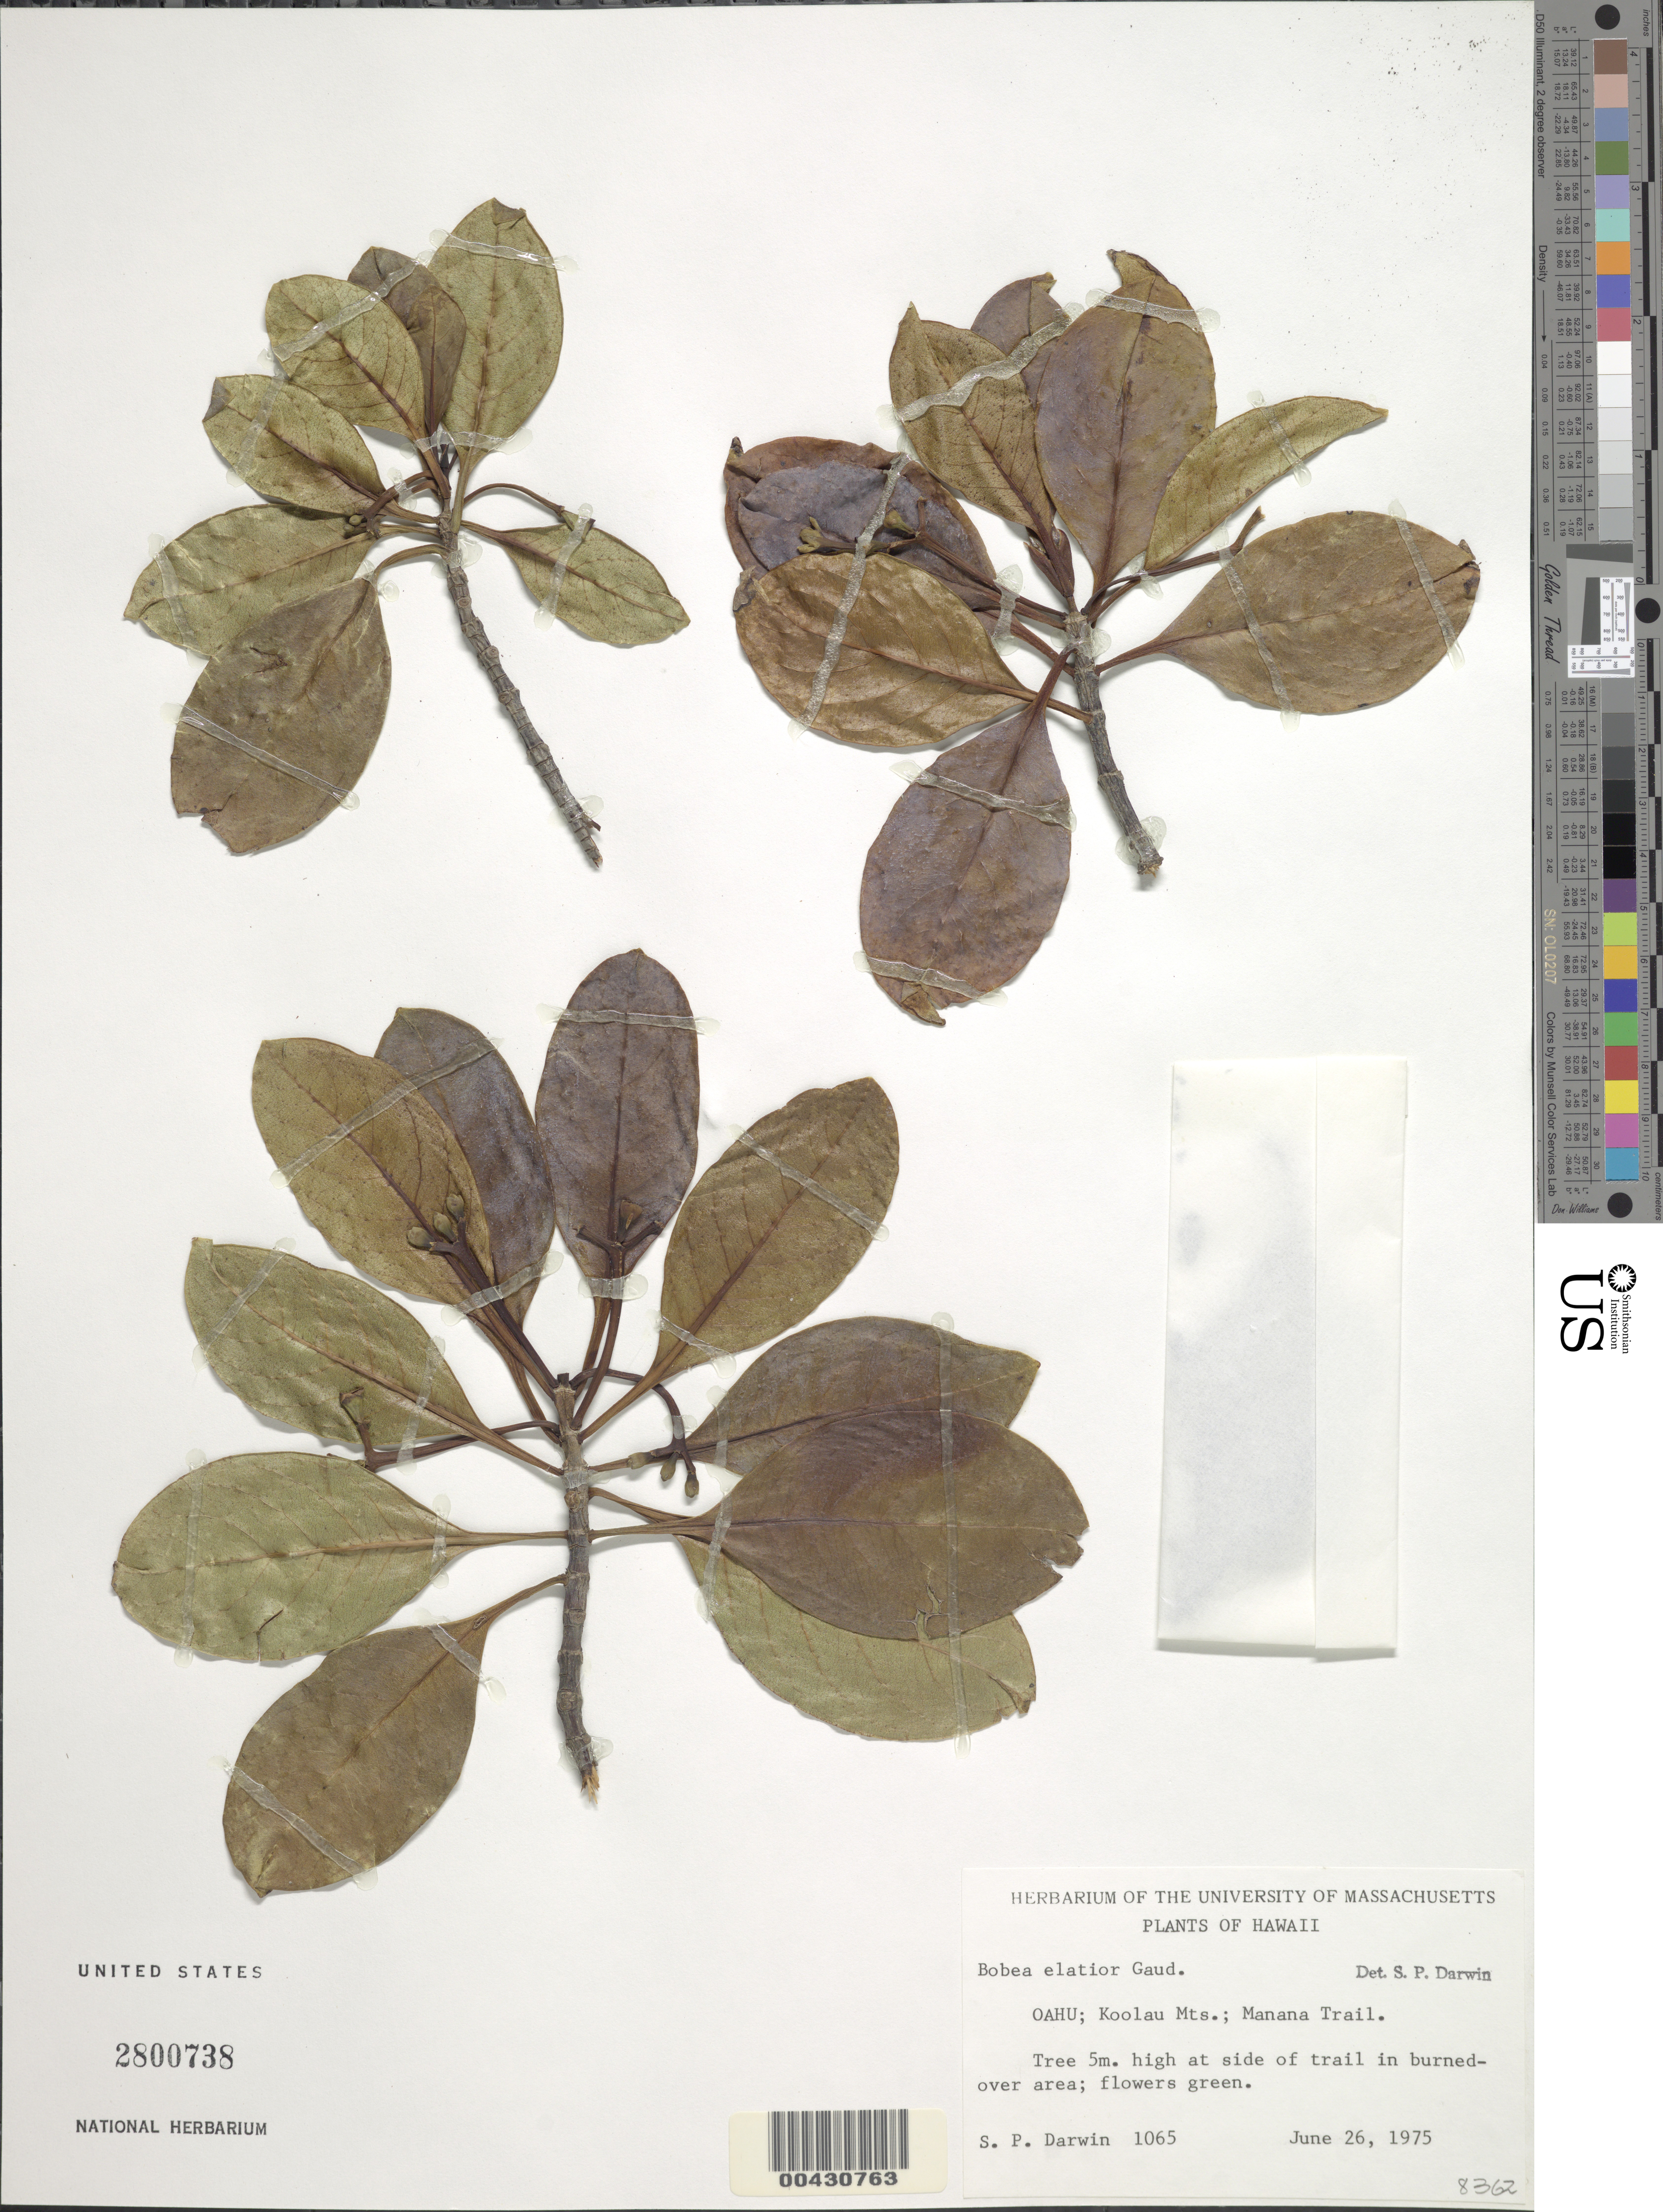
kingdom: Plantae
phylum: Tracheophyta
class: Magnoliopsida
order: Gentianales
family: Rubiaceae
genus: Bobea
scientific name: Bobea elatior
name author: Gaudich.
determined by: Darwin, S. P.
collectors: S. P. Darwin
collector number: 1065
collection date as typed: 26 Jun 1975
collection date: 1975-06-26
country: United States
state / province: Hawaii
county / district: Honolulu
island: Oahu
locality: Koolau Mts.; Manana Trail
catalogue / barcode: US 2800738